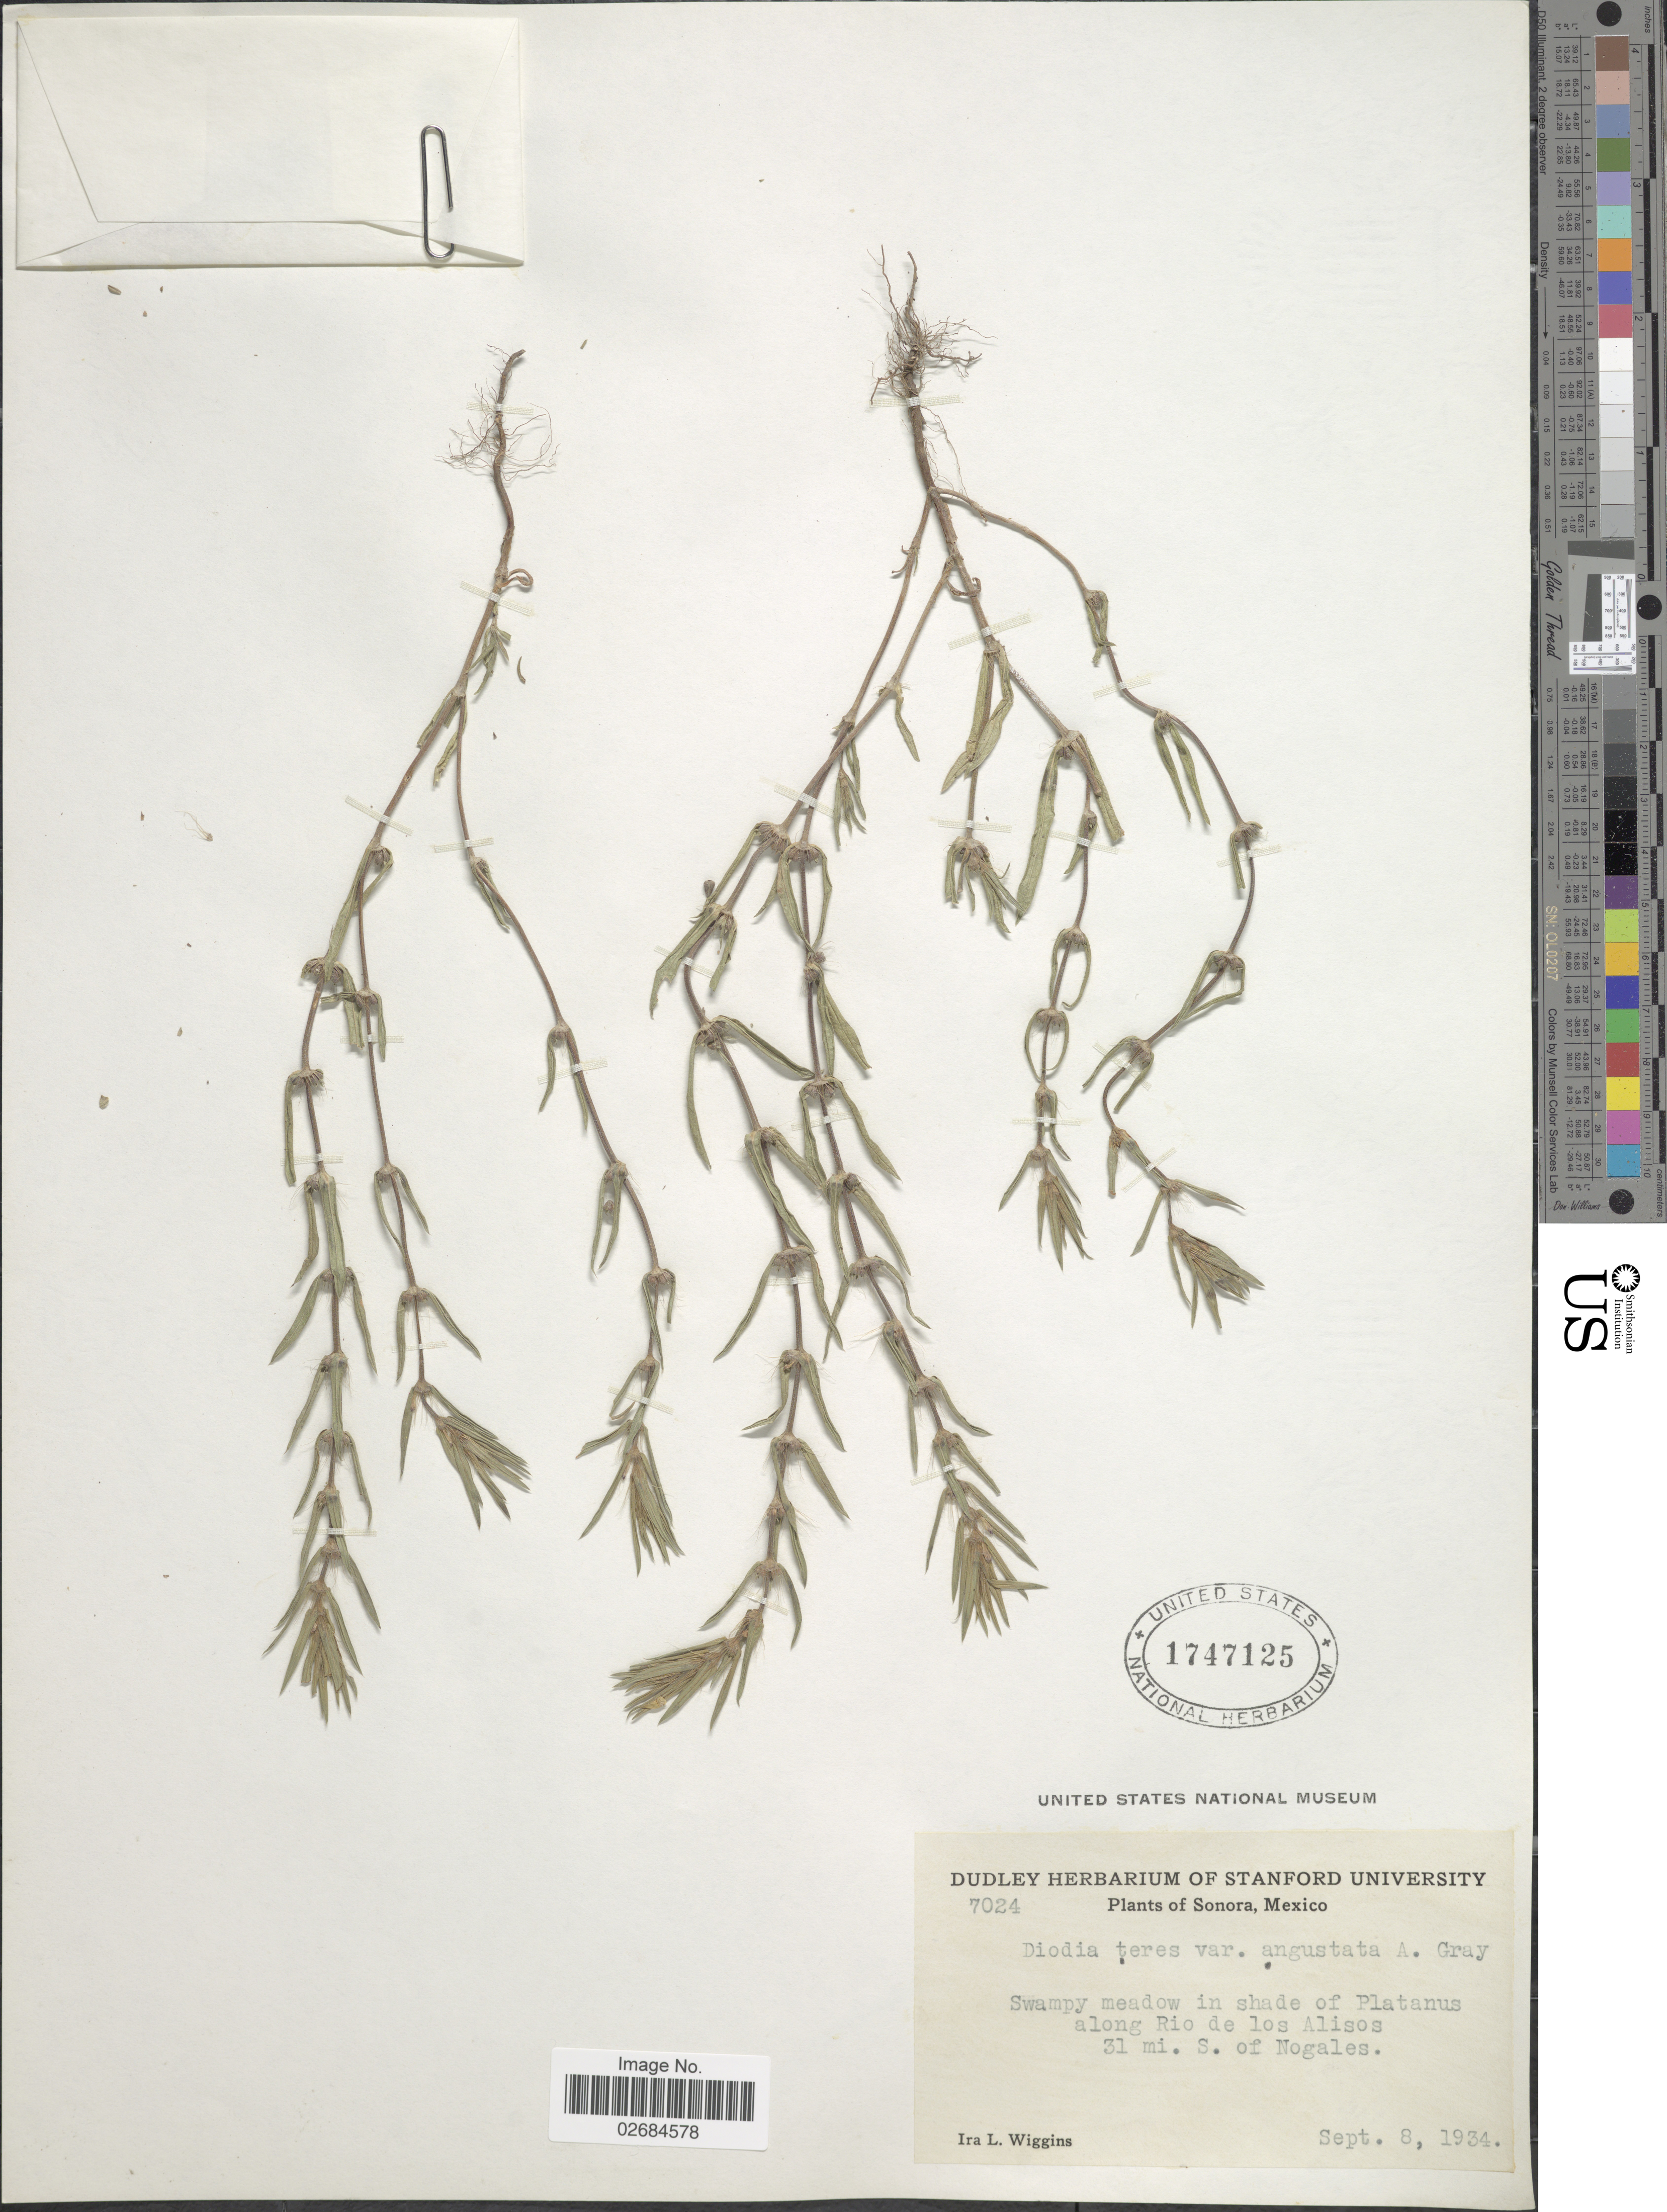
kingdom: Plantae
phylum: Tracheophyta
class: Magnoliopsida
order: Gentianales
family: Rubiaceae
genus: Diodia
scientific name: Diodia teres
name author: Walter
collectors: I. L. Wiggins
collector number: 7024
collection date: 1934-09-08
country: Mexico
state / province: Sonora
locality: Along Rio de los Alisos 31 mi. S. of Nogales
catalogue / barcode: US 1747125